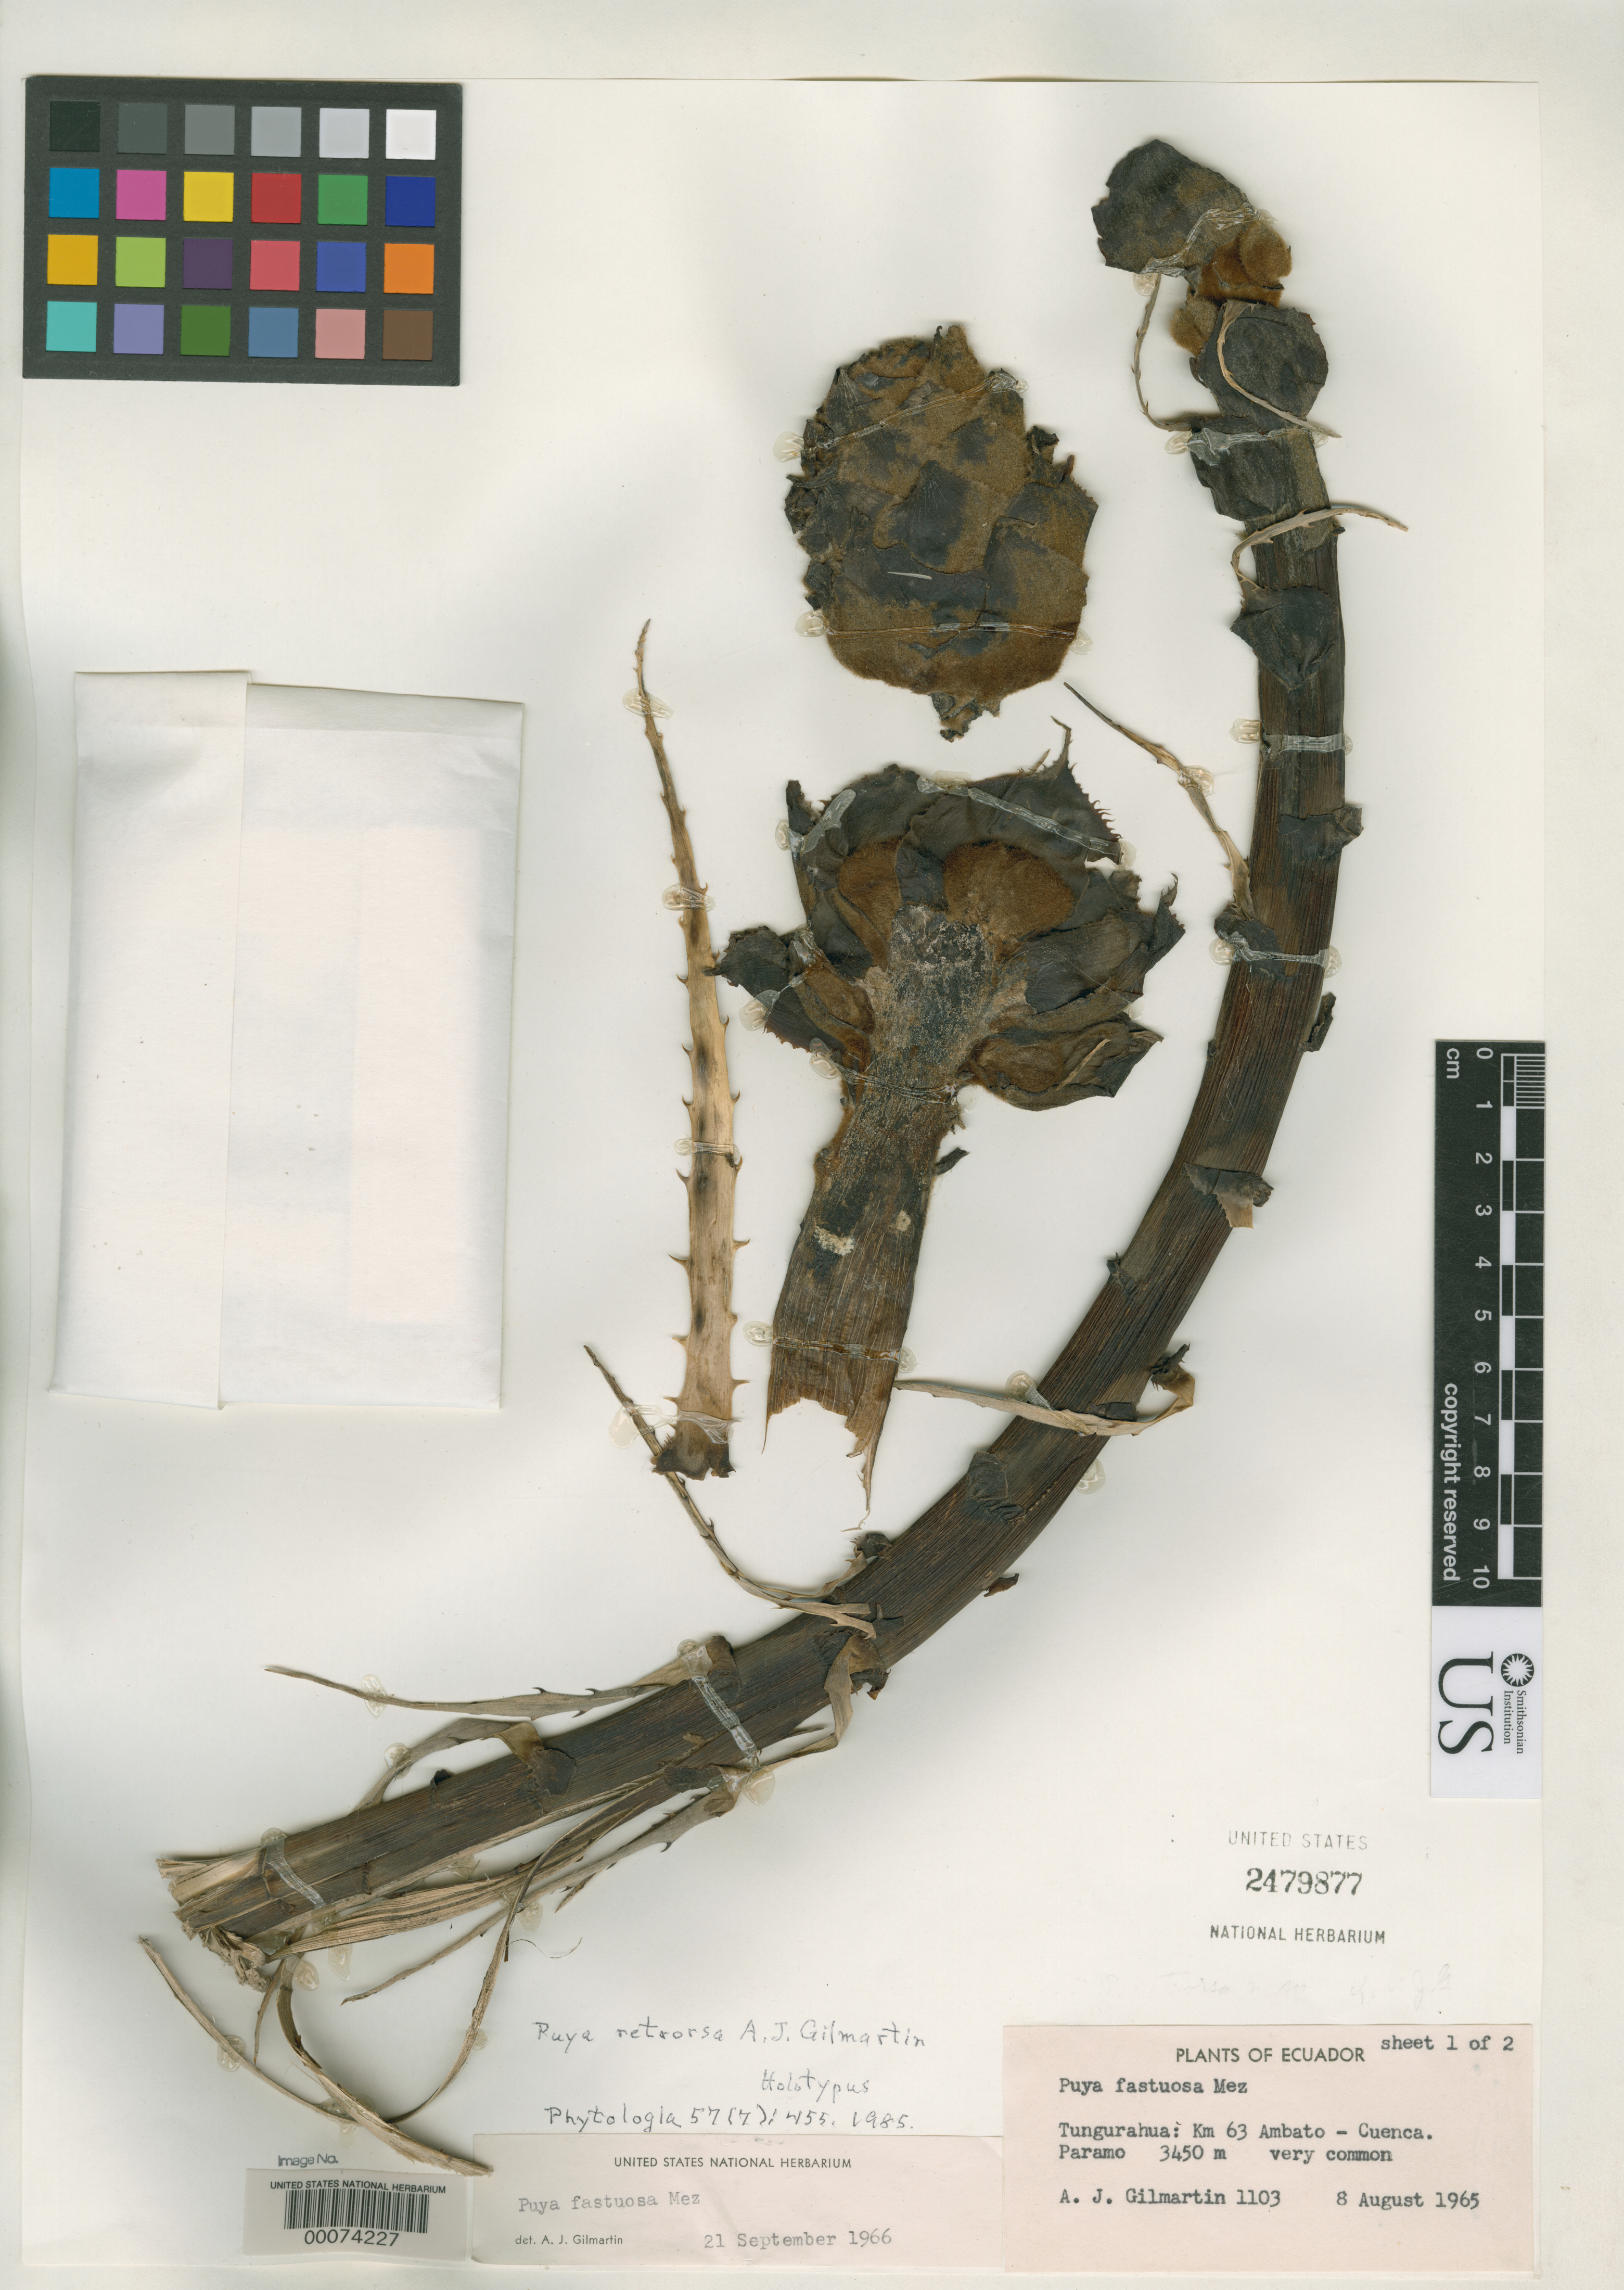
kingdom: Plantae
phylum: Tracheophyta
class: Liliopsida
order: Poales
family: Bromeliaceae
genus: Puya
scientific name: Puya retrorsa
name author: Gilmartin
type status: Holotype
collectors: A. J. Gilmartin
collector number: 1103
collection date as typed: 08 Aug 1965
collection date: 1965-08-08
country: Ecuador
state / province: Tungurahua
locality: Km 63 Ambato - Cuenca, Paramo.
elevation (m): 3450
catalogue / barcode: US 2479877